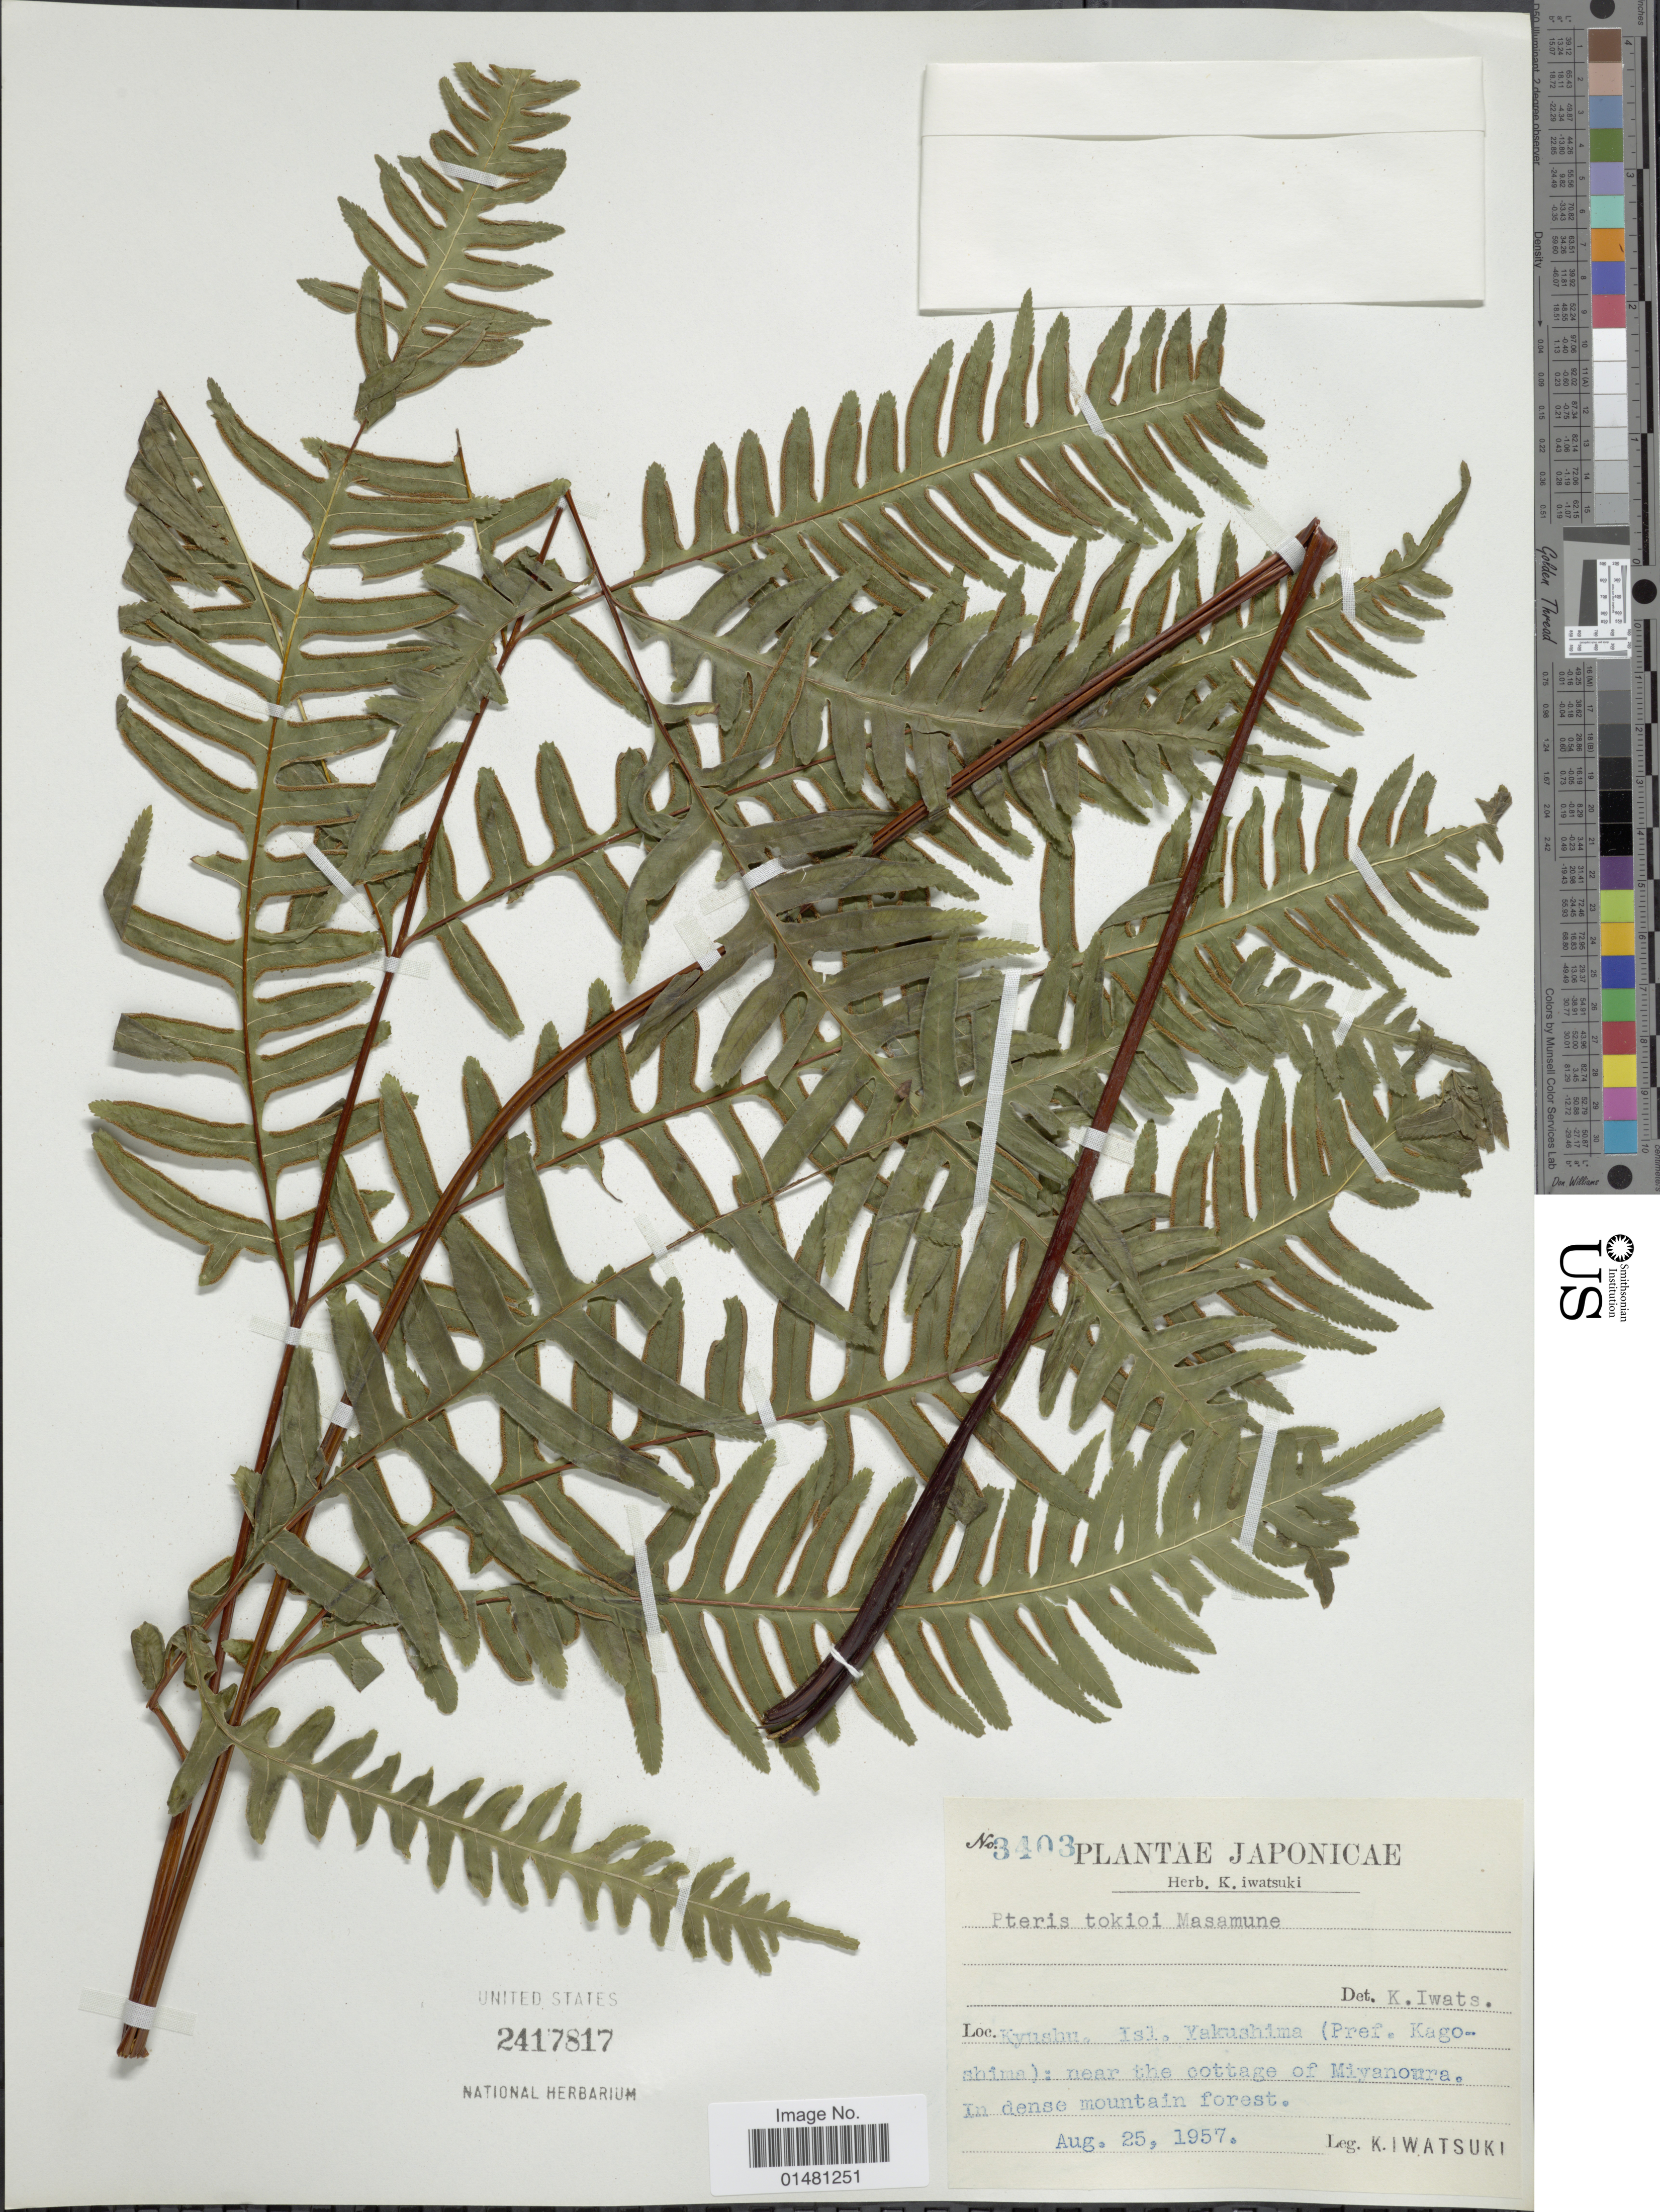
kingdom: Plantae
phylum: Tracheophyta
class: Polypodiopsida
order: Polypodiales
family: Pteridaceae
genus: Pteris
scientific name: Pteris tokioi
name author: Masam.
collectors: K. Iwatsuki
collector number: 3403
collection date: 1957-08-25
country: Japan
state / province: Kagosima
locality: Kyushu Isl. Yakushima (Pref. Kagoshima): near the cottage of Miyanoura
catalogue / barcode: US 2417817